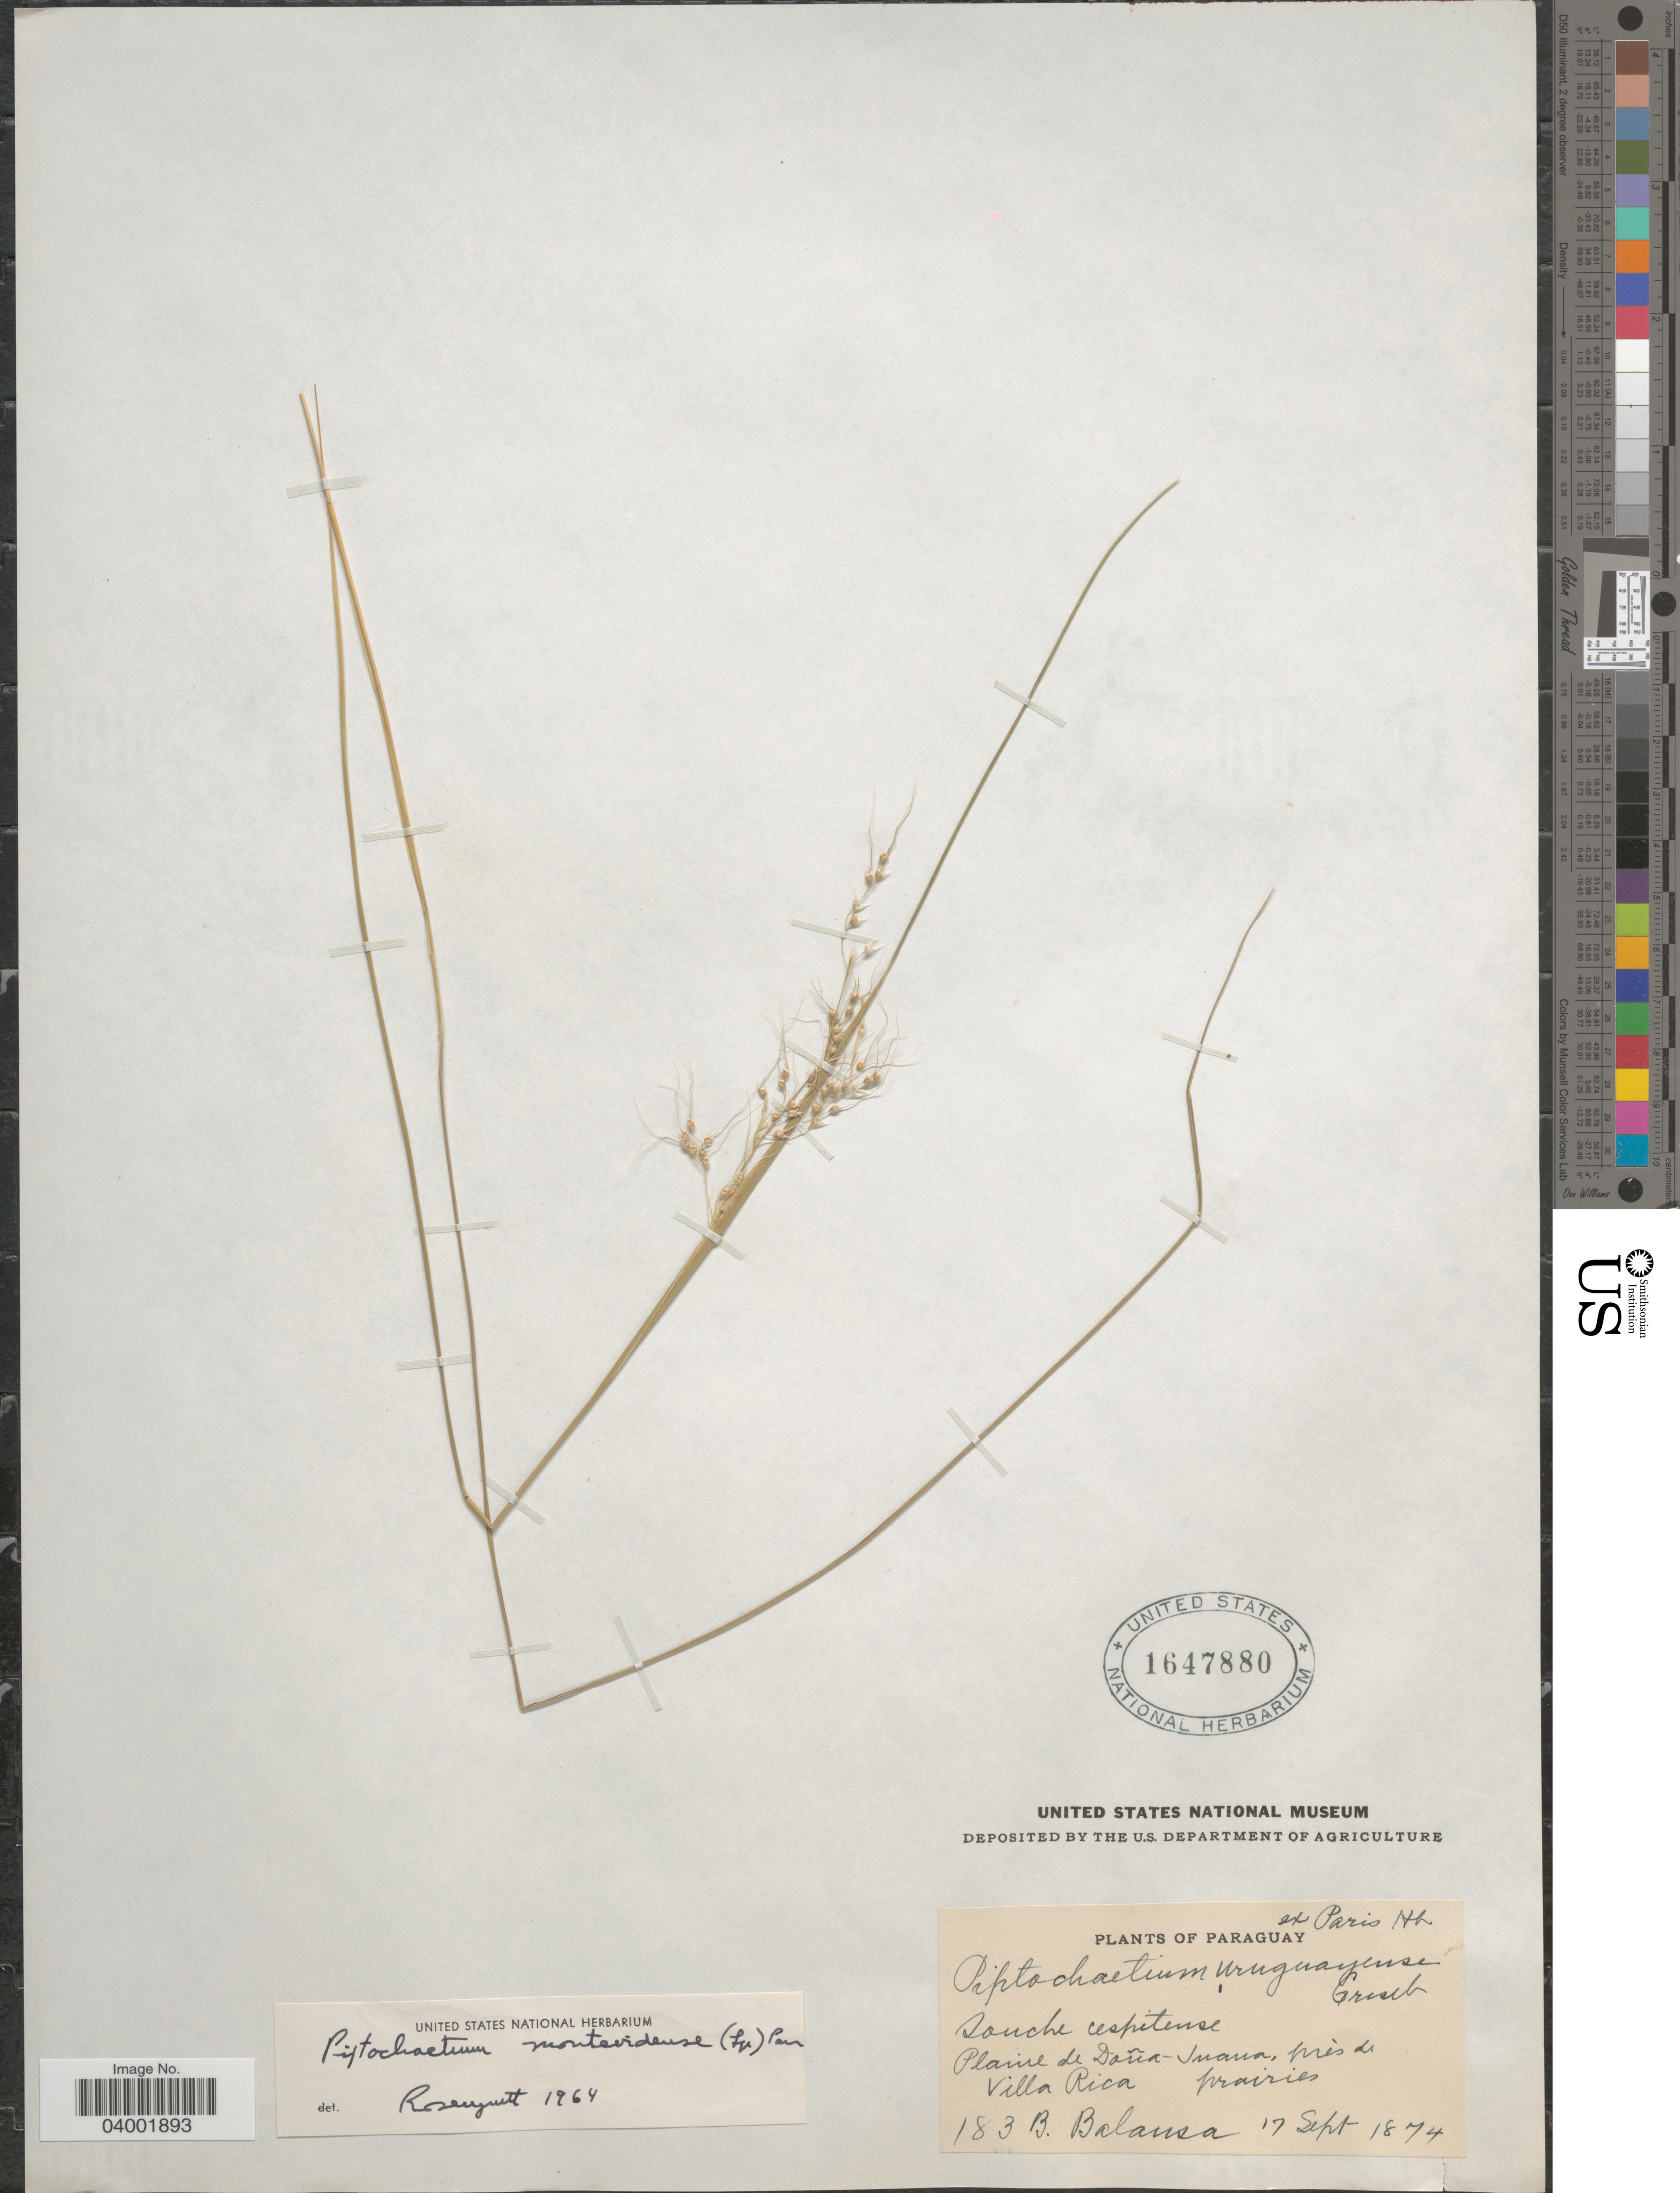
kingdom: Plantae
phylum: Tracheophyta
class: Liliopsida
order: Poales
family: Poaceae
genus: Piptochaetium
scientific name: Piptochaetium montevidense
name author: (Spreng.) Parodi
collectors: B. Balansa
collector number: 183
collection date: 1874-09-17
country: Paraguay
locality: Plains de Doña-Juaua, près de Villa Rica.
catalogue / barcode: US 1647880